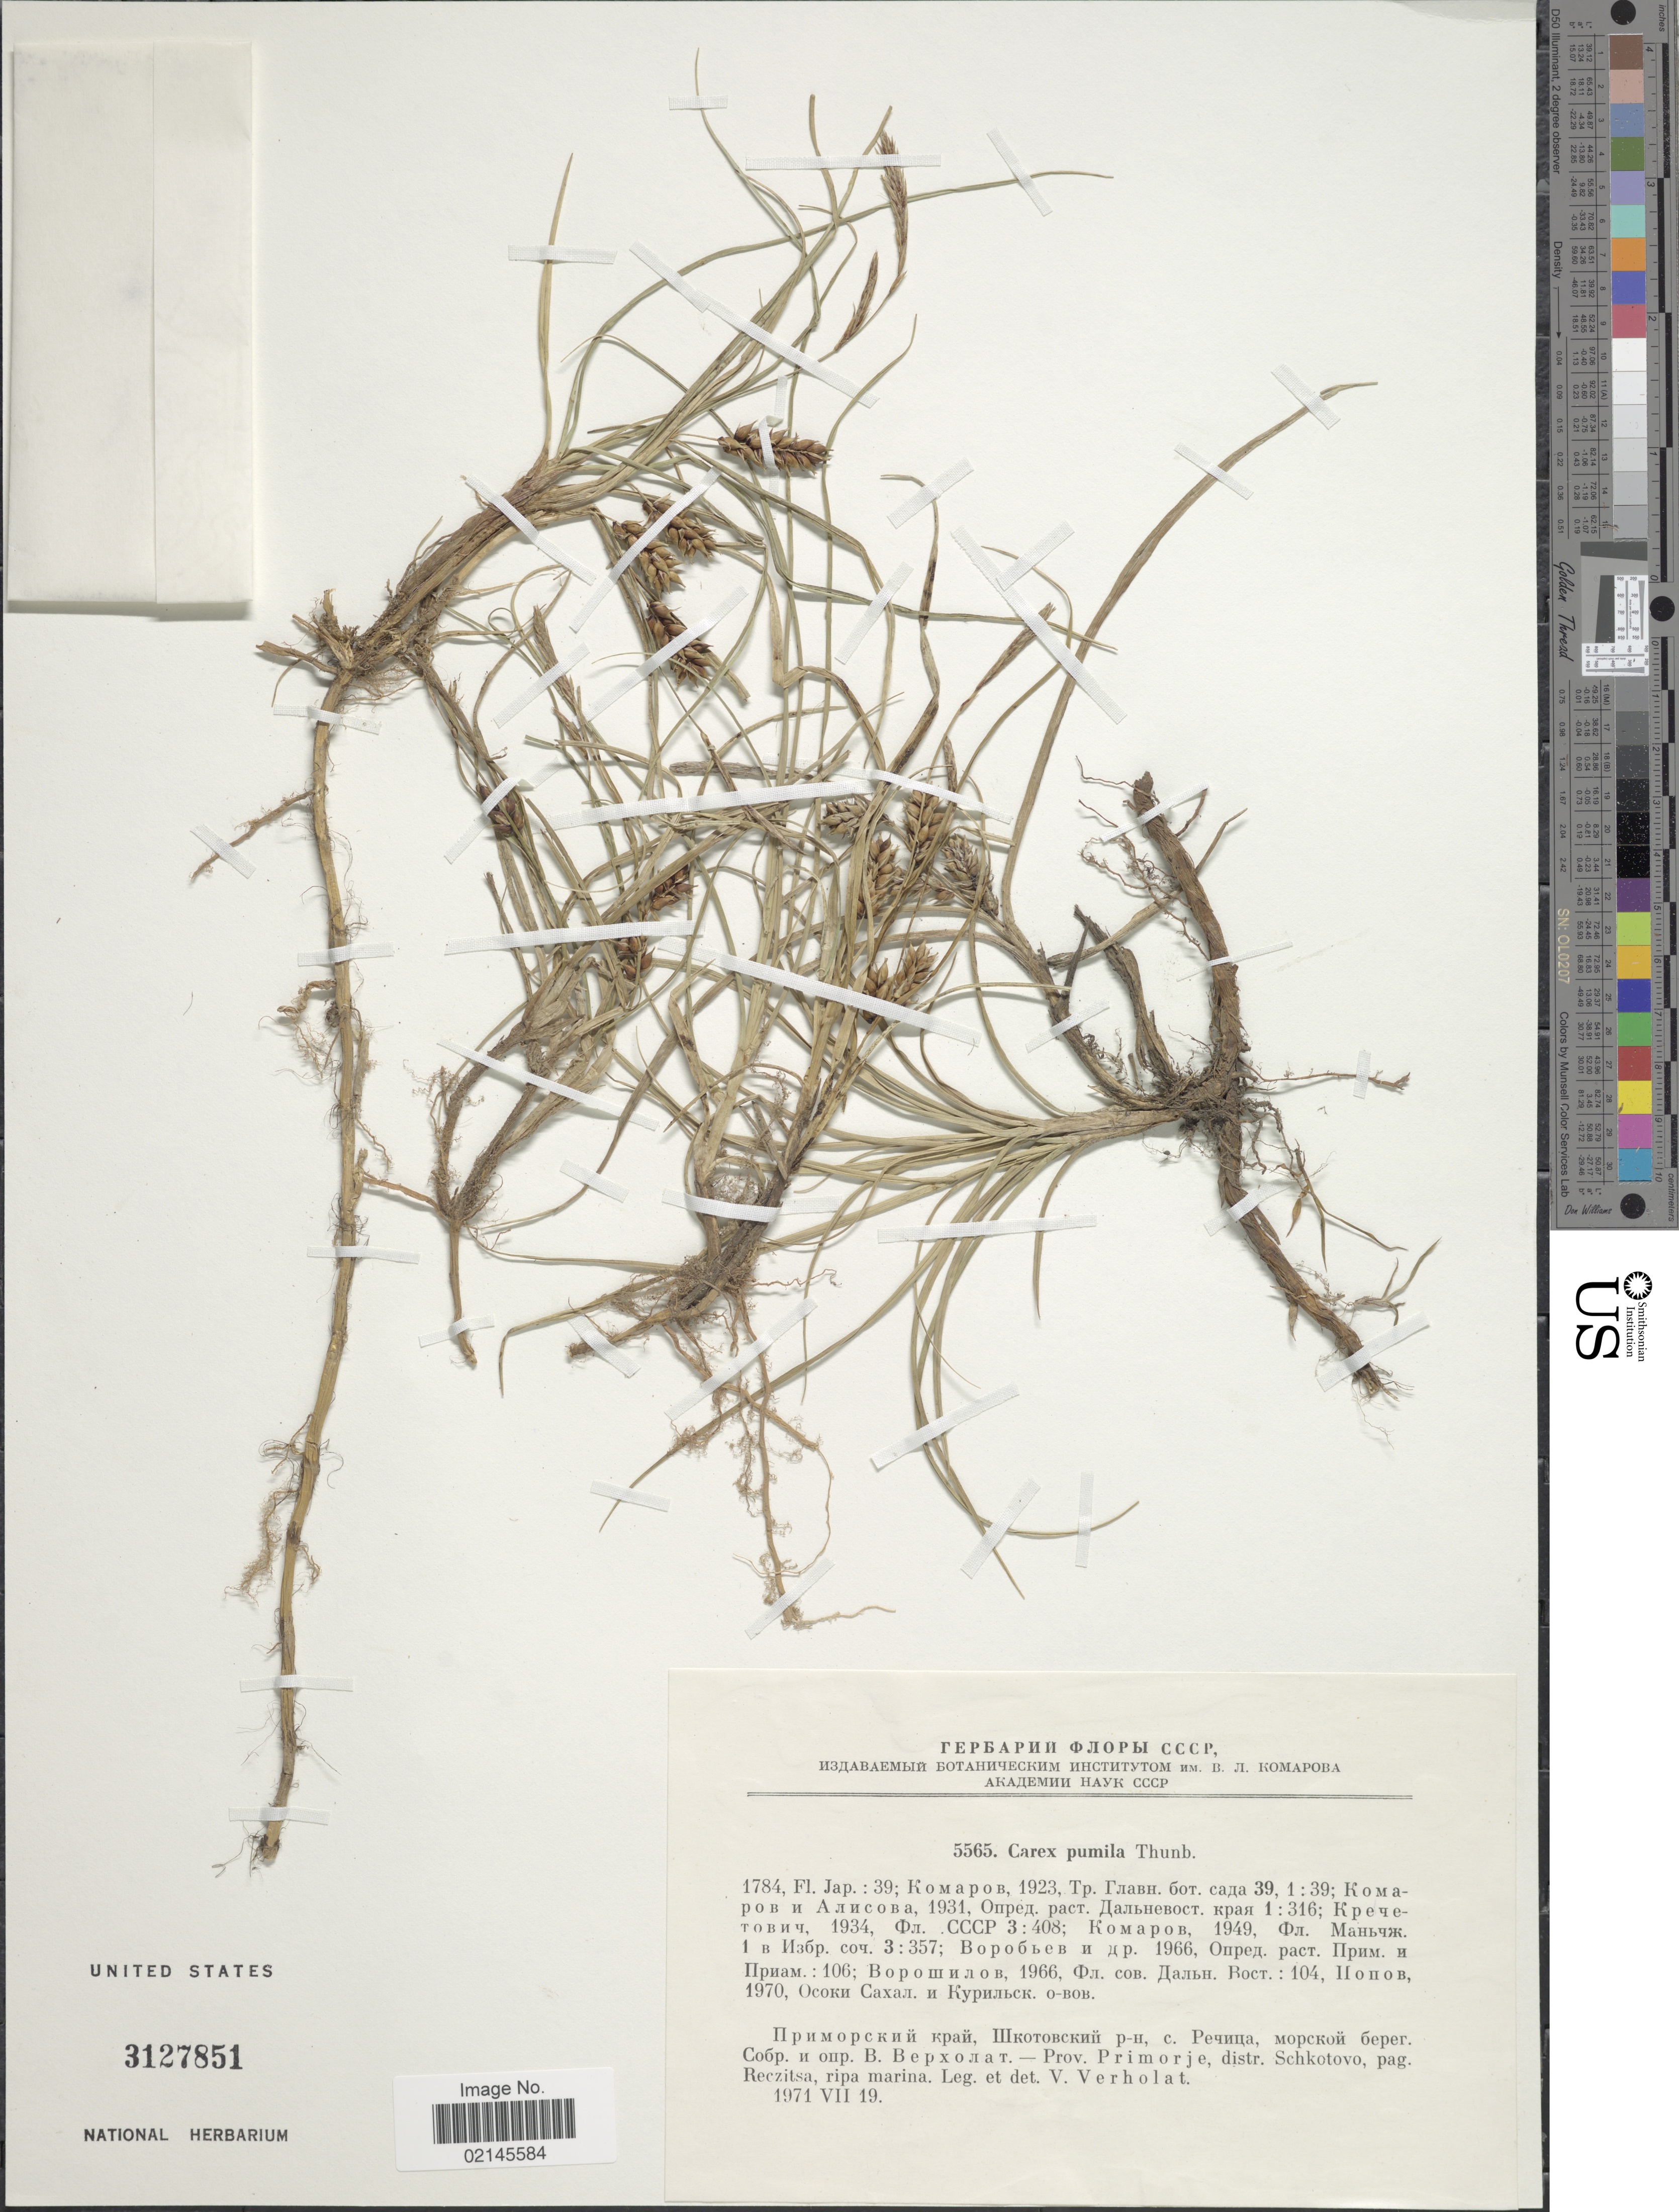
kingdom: Plantae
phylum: Tracheophyta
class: Liliopsida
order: Poales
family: Cyperaceae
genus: Carex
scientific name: Carex pumila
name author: Thunb.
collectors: V. Verholat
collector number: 5565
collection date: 1971-07-19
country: Croatia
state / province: Primorje-Gorski Kotar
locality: Prov. Primorje, distr. Schkotovo, pag. Reczitsa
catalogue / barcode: US 3127851